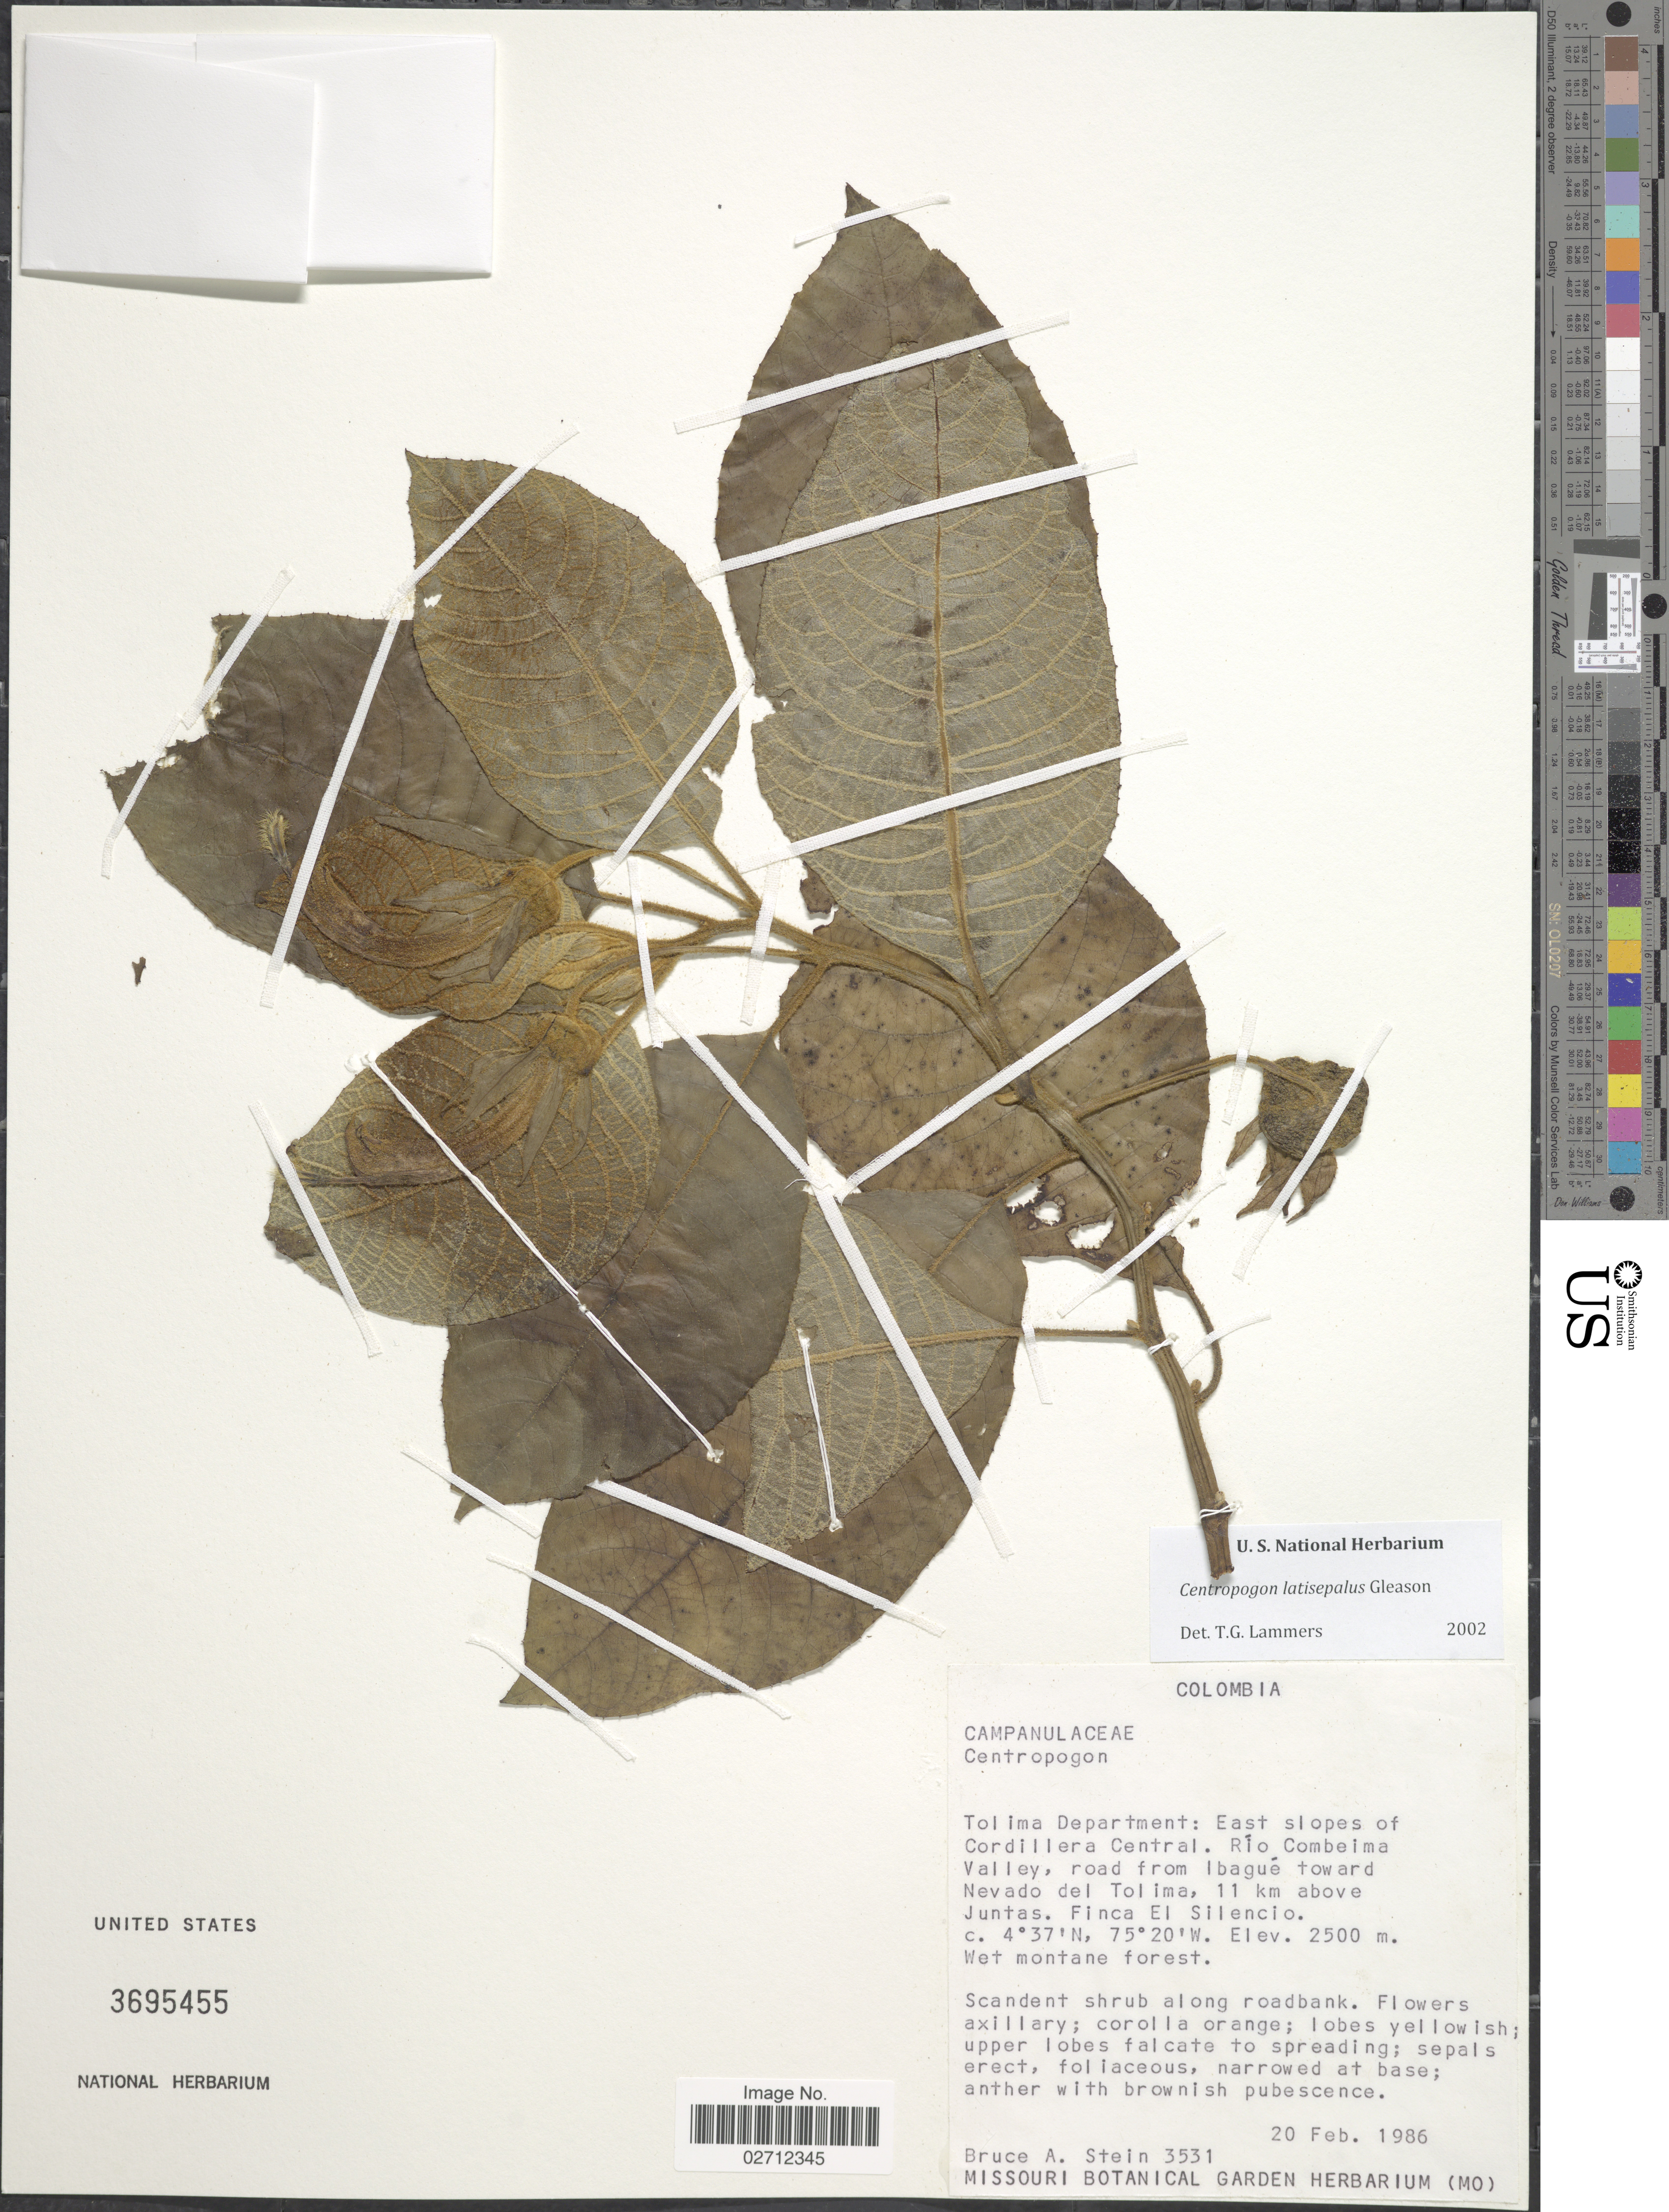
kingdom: Plantae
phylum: Tracheophyta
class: Magnoliopsida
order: Asterales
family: Campanulaceae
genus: Centropogon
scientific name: Centropogon latisepalus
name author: Gleason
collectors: B. A. Stein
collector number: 3531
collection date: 1986-02-20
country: Colombia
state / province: Tolima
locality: Tolima Department: East slope of Cordillera Central. Río Combeima Valley, road from Ibagué toward Nevado del Tolima, 11 km above Juntas. Finca El Silencio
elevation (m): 2500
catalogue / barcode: US 3695455